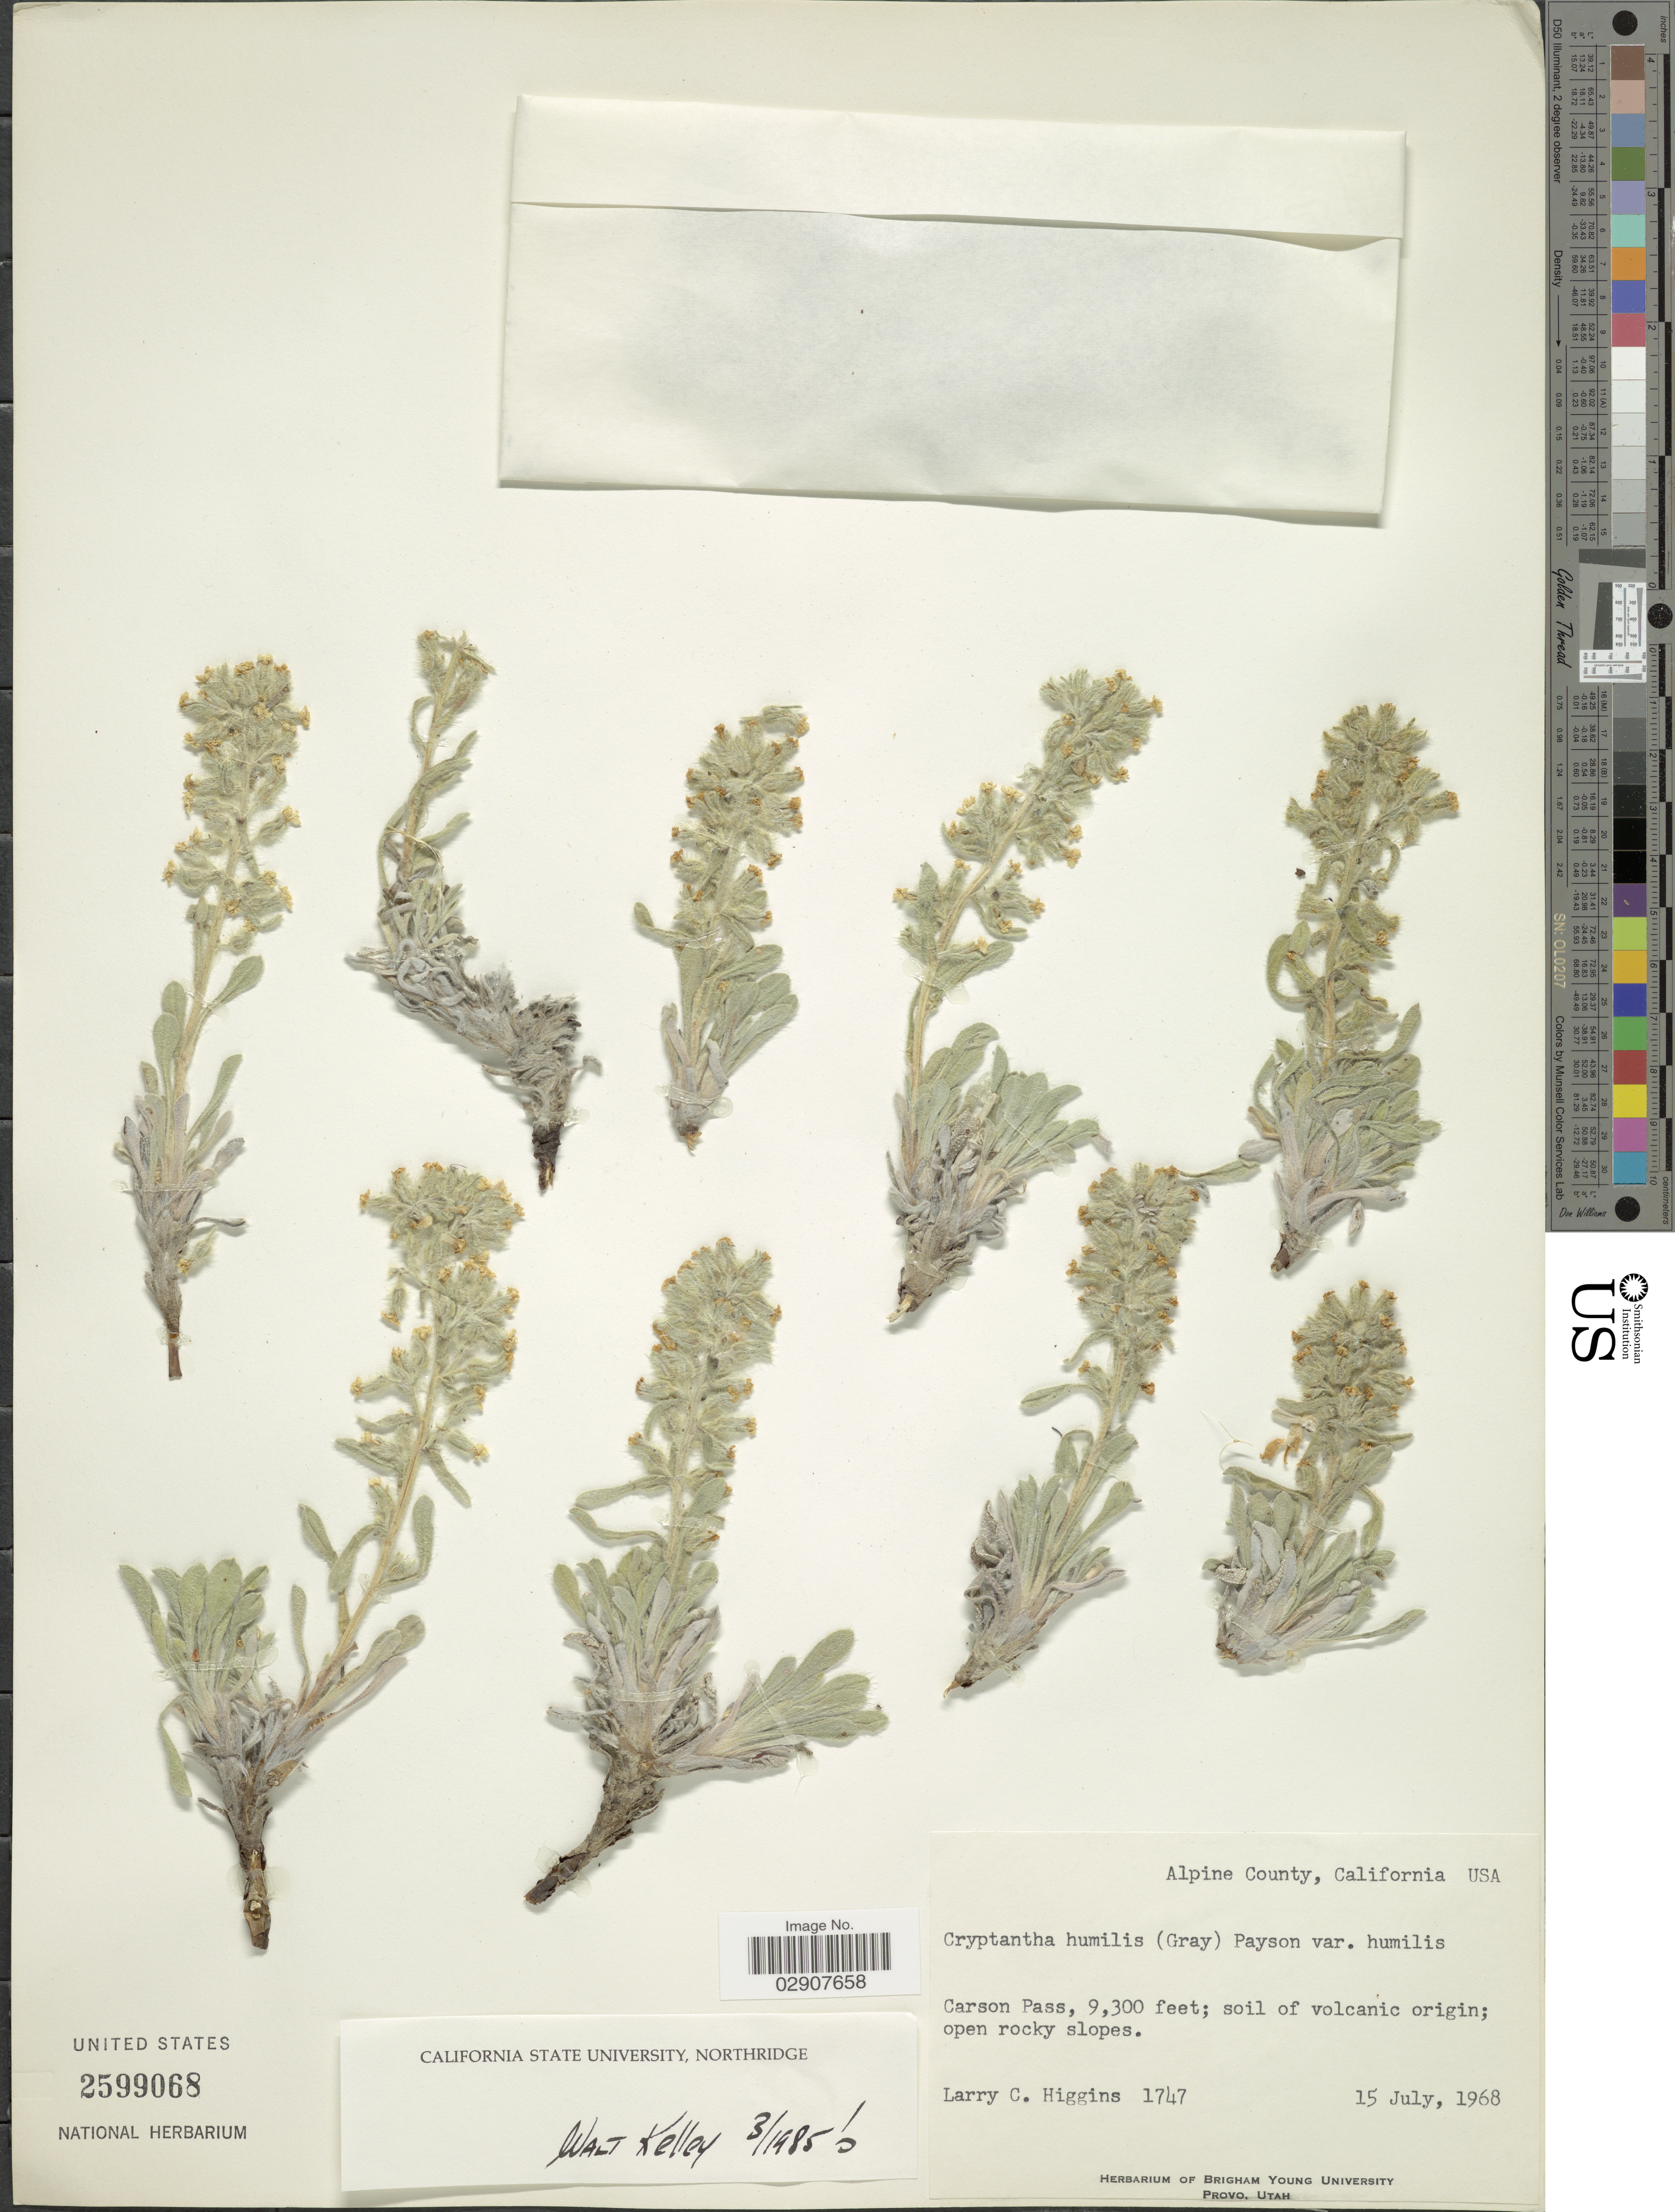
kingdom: Plantae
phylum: Tracheophyta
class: Magnoliopsida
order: Boraginales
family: Boraginaceae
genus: Cryptantha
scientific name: Cryptantha humilis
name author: (Greene) Payson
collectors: L. Higgins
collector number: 1747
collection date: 1968-07-15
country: United States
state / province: California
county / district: Alpine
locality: Alpine County, Carson Pass.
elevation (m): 2835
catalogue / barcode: US 2599068